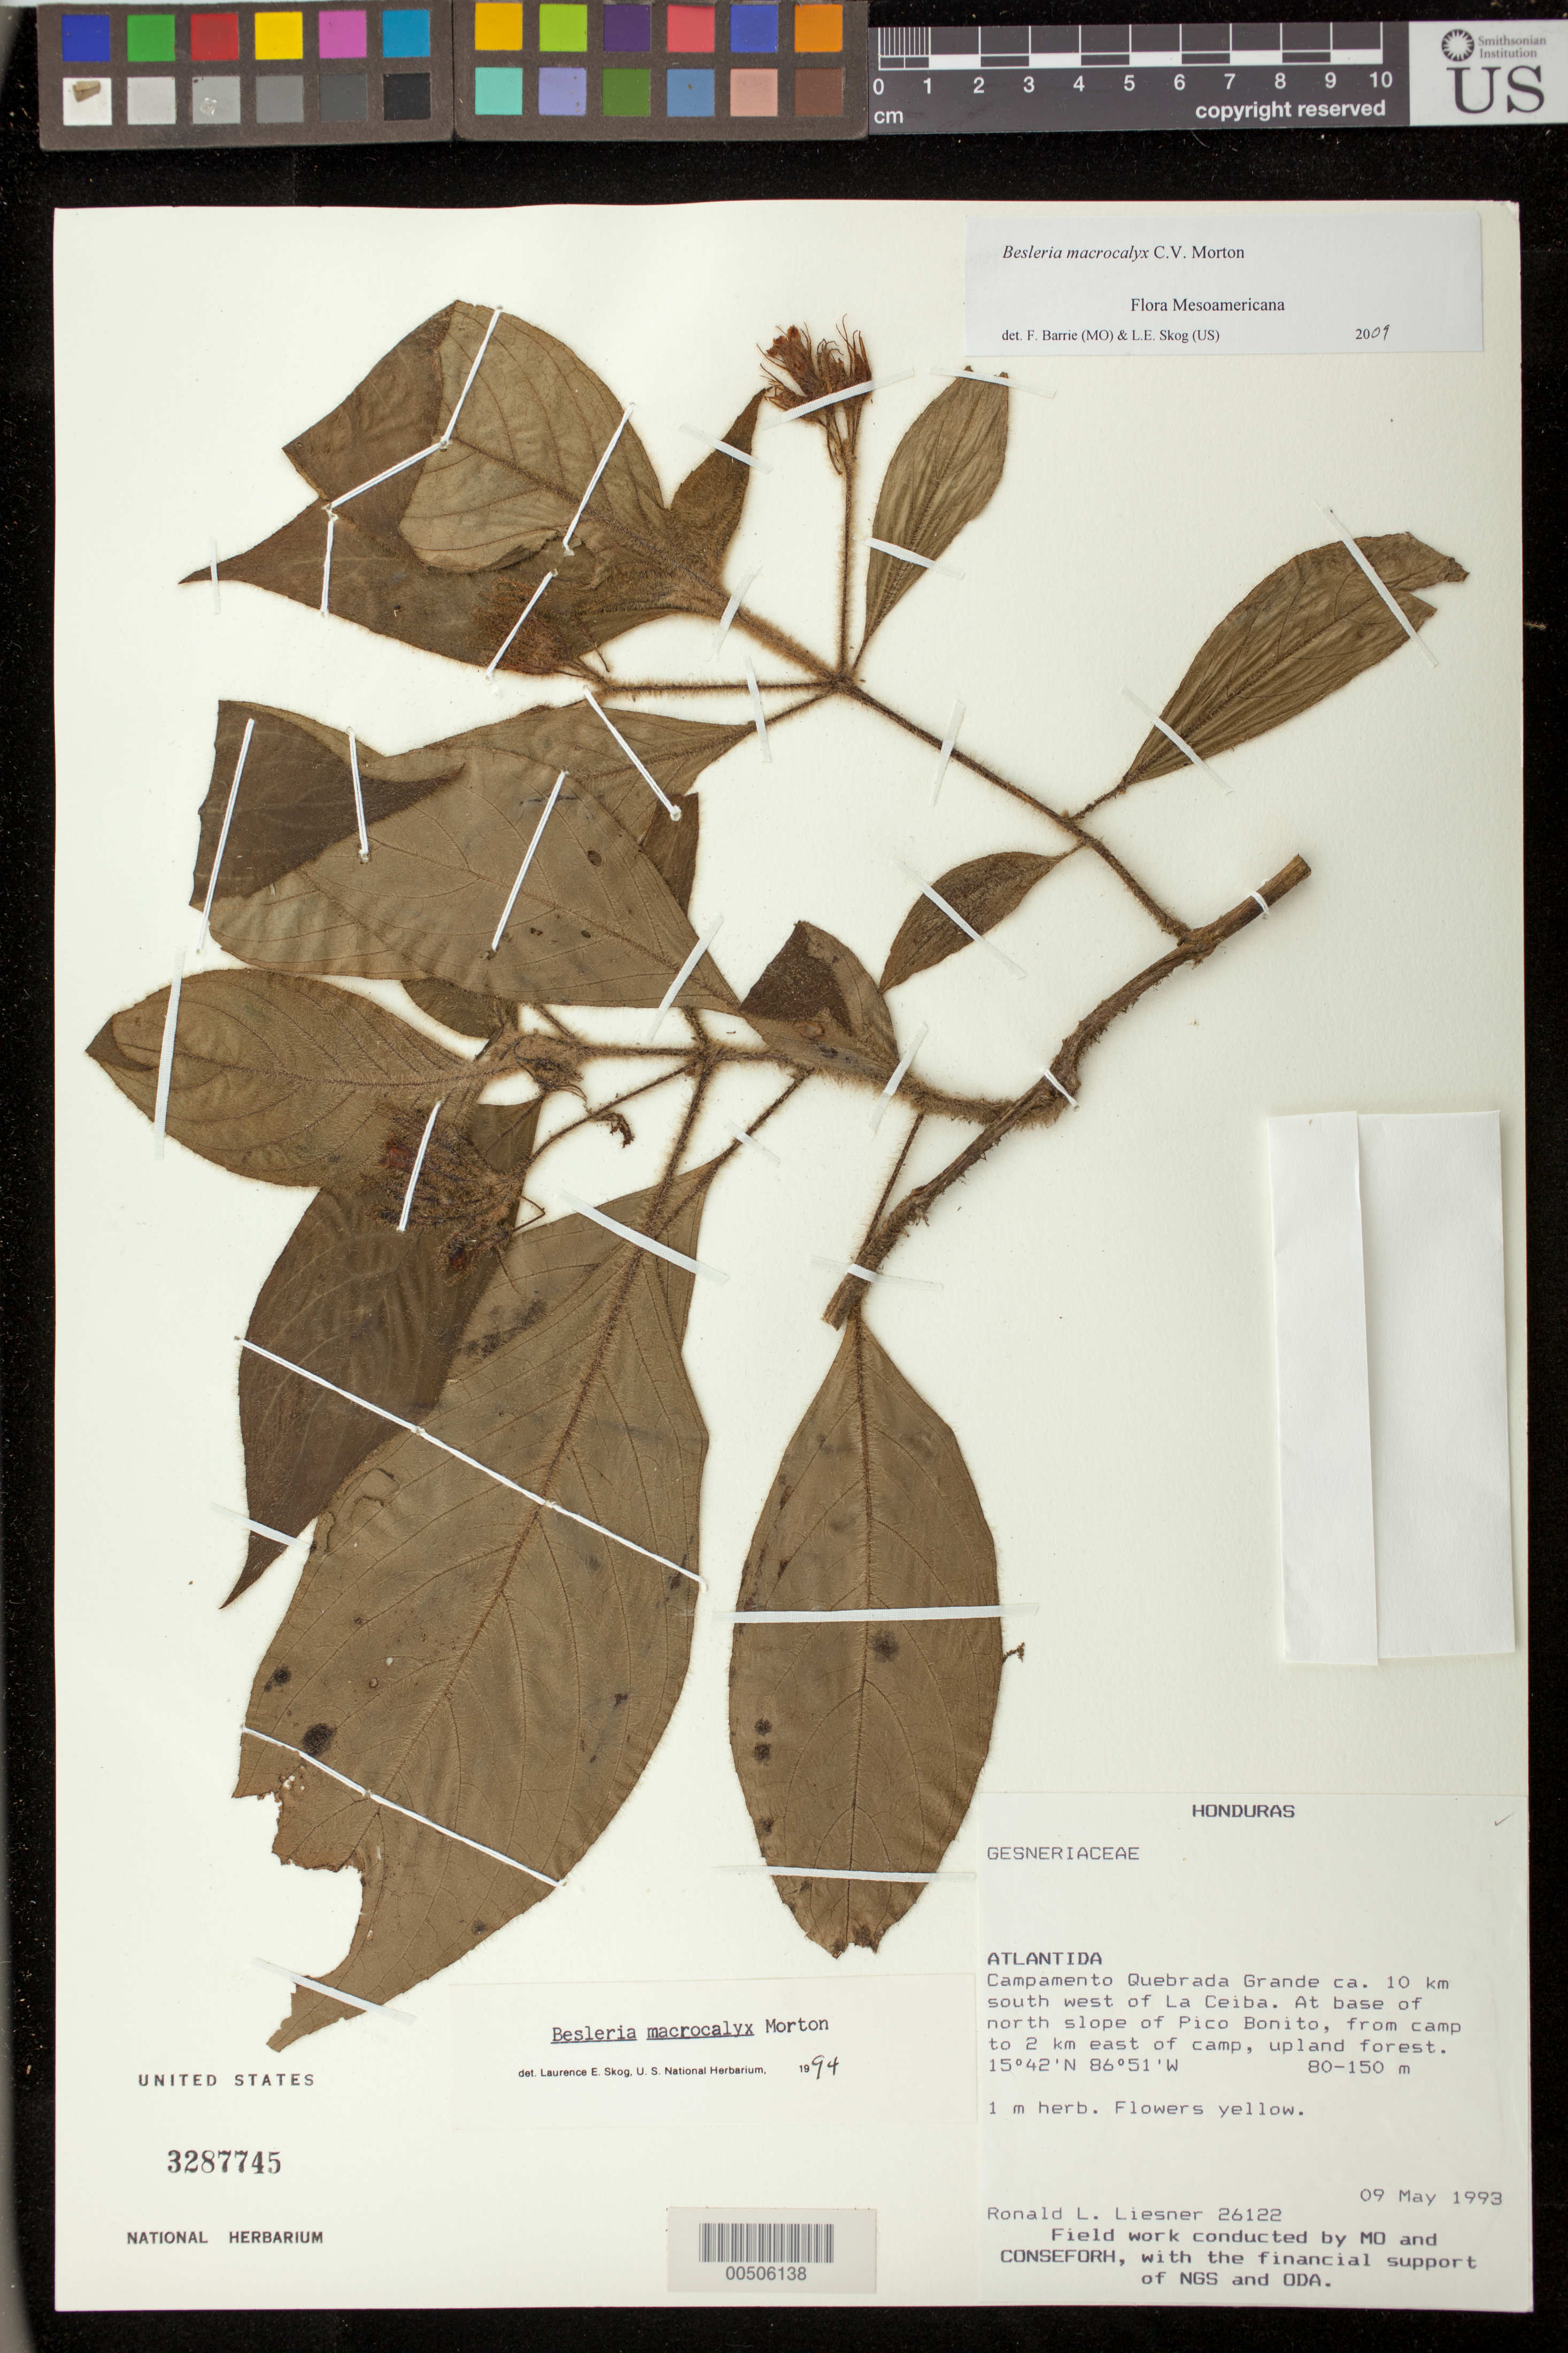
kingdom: Plantae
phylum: Tracheophyta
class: Magnoliopsida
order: Lamiales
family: Gesneriaceae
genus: Besleria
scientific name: Besleria macrocalyx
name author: C.V. Morton in Yunck.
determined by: Skog, Laurence E.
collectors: R. L. Liesner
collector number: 26122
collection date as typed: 09 May 1993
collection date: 1993-05-09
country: Honduras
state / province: Atlántida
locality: Campamento Quebrada Grande ca. 10 km SW of La Ceiba, at base of north slope of Pico Bonito, from camp to 2 km E of camp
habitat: Upland forest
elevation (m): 80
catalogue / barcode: US 3287745